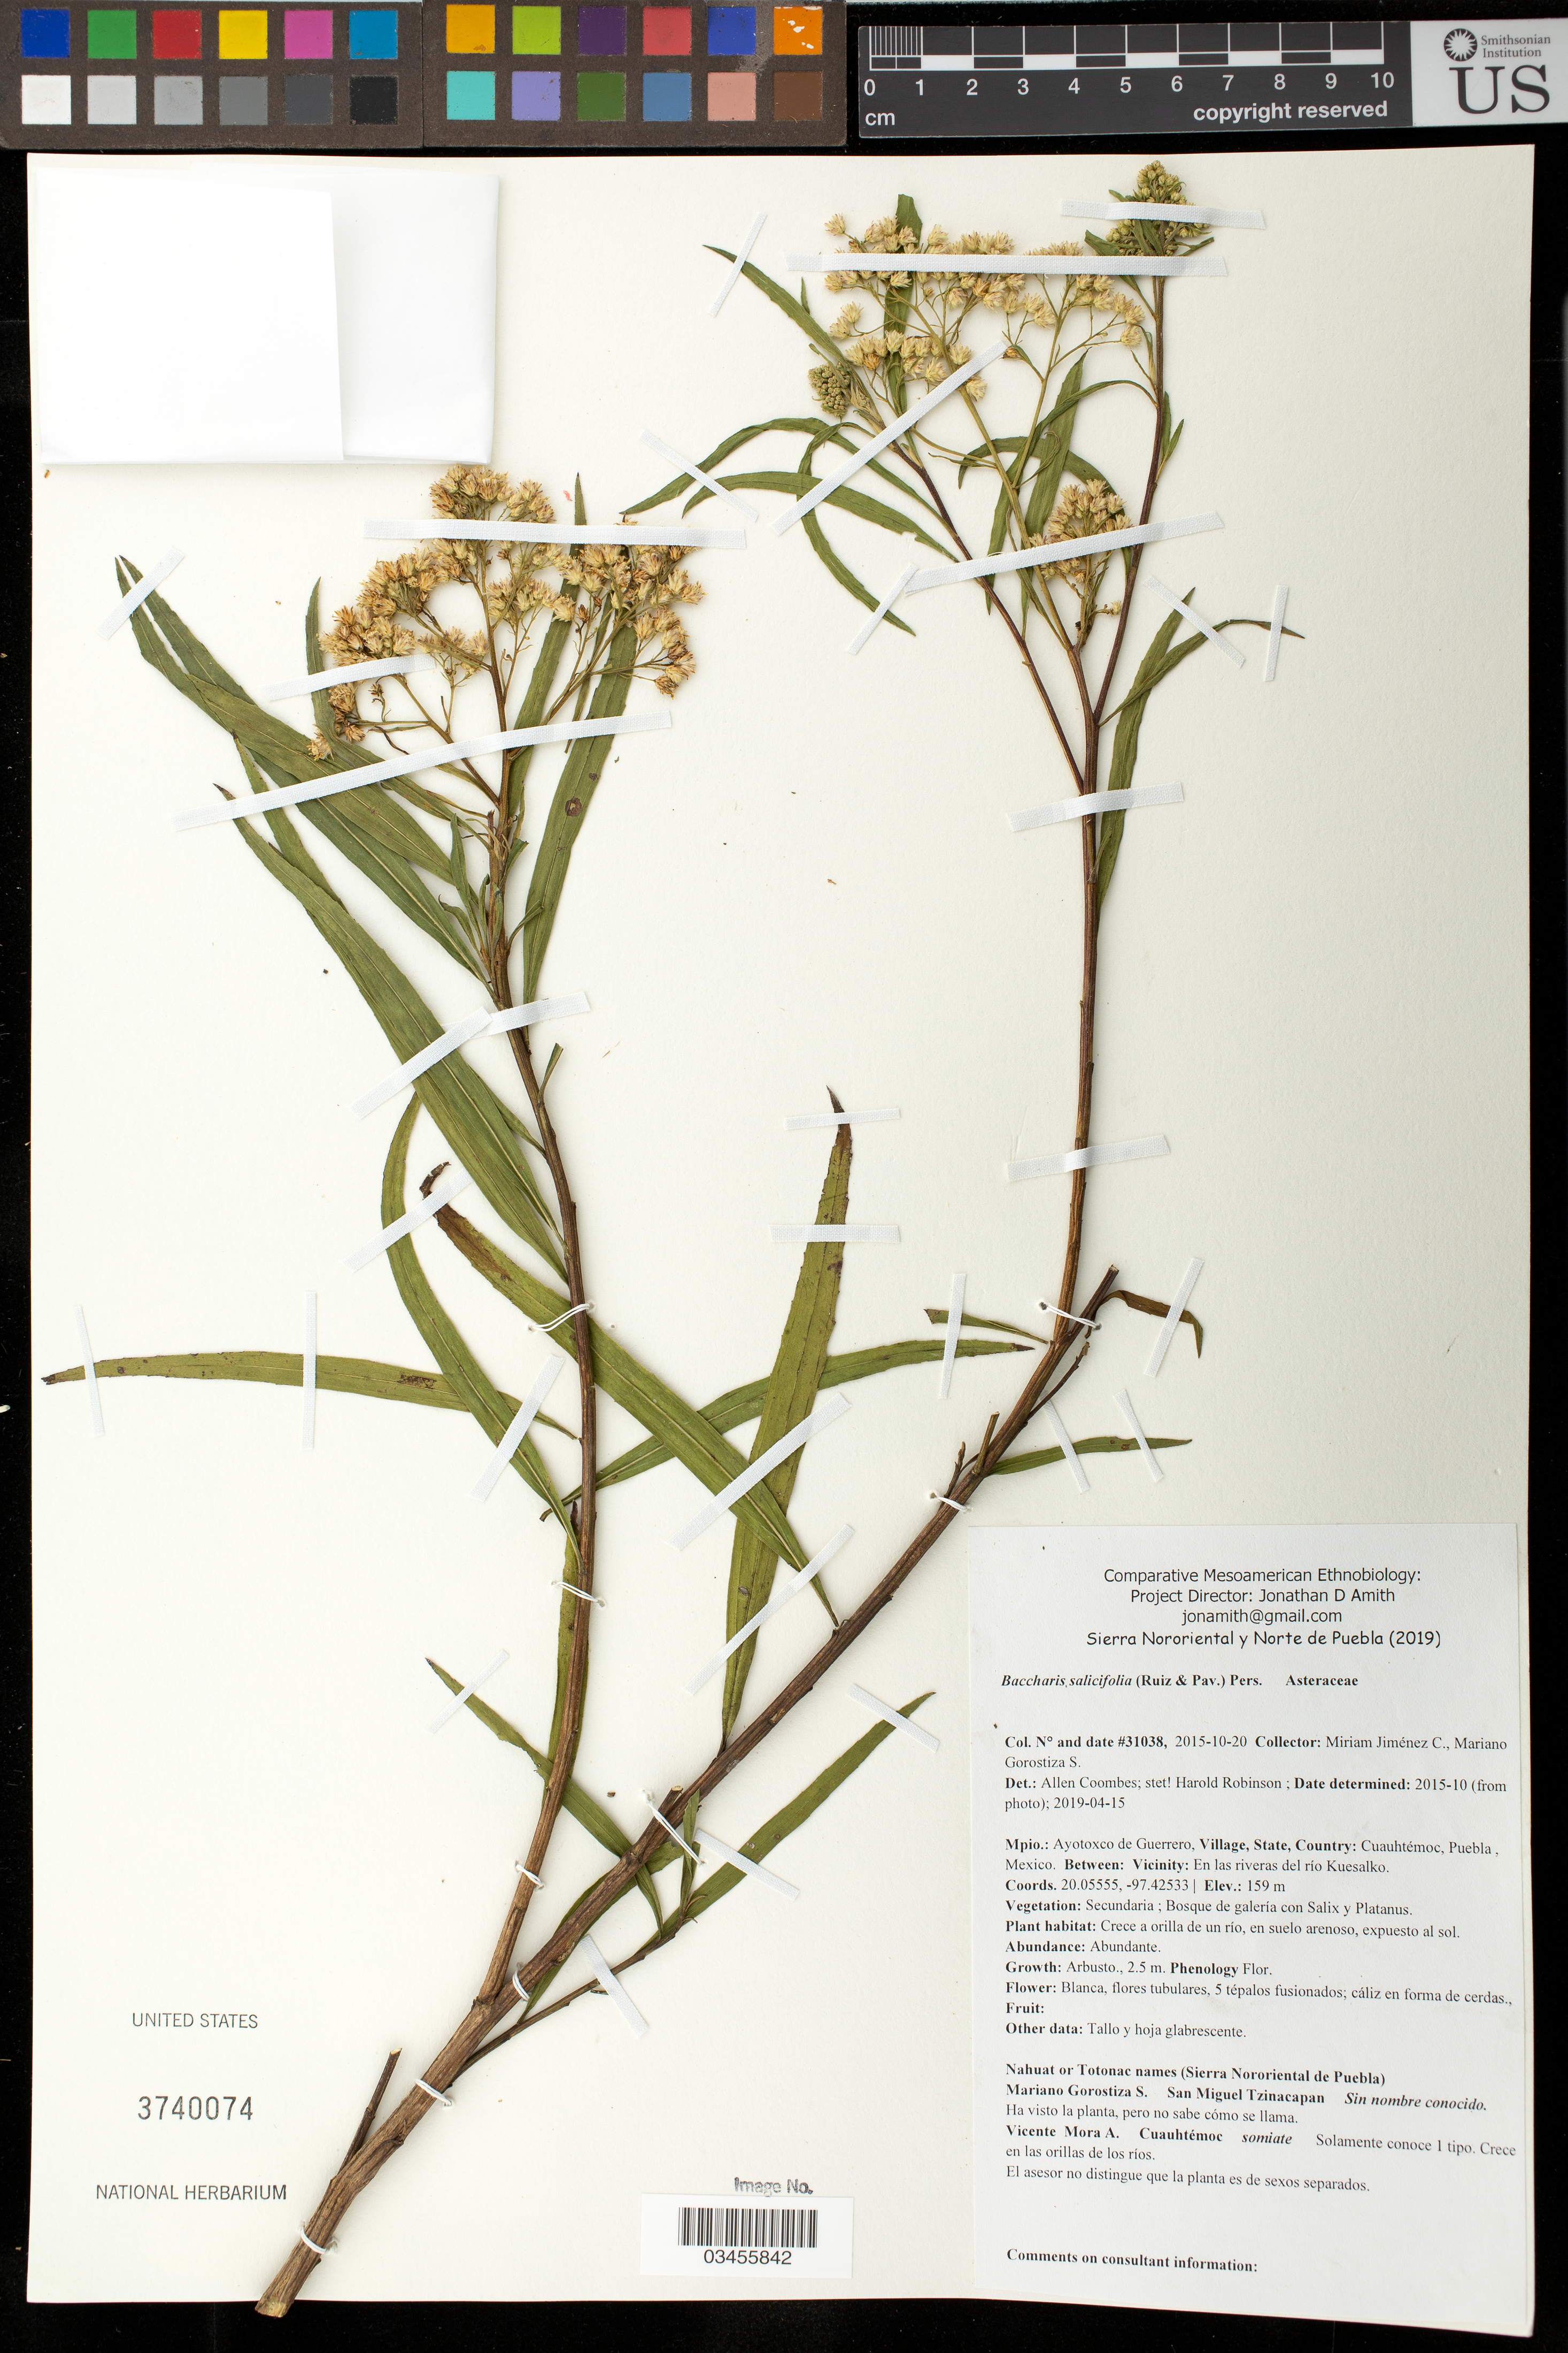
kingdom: Plantae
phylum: Tracheophyta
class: Magnoliopsida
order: Asterales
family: Asteraceae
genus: Baccharis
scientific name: Baccharis salicifolia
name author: (Ruiz & Pav.) Pers.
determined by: Robinson, Harold E., (US)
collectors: M. Jiménez Chimil & M. Gorostiza S.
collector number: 31038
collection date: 2015-10-20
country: México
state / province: Puebla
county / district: Ayotoxco de Guerrero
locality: PUEBLO: Cuauhtémoc; LOCALIDAD EXACTA: En las riveras del río Kuesalko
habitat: Bosque de galería con Salix y Platanus. | A la orilla de un río, en suelo arenoso, expuesto al sol.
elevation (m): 159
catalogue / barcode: US 3740074